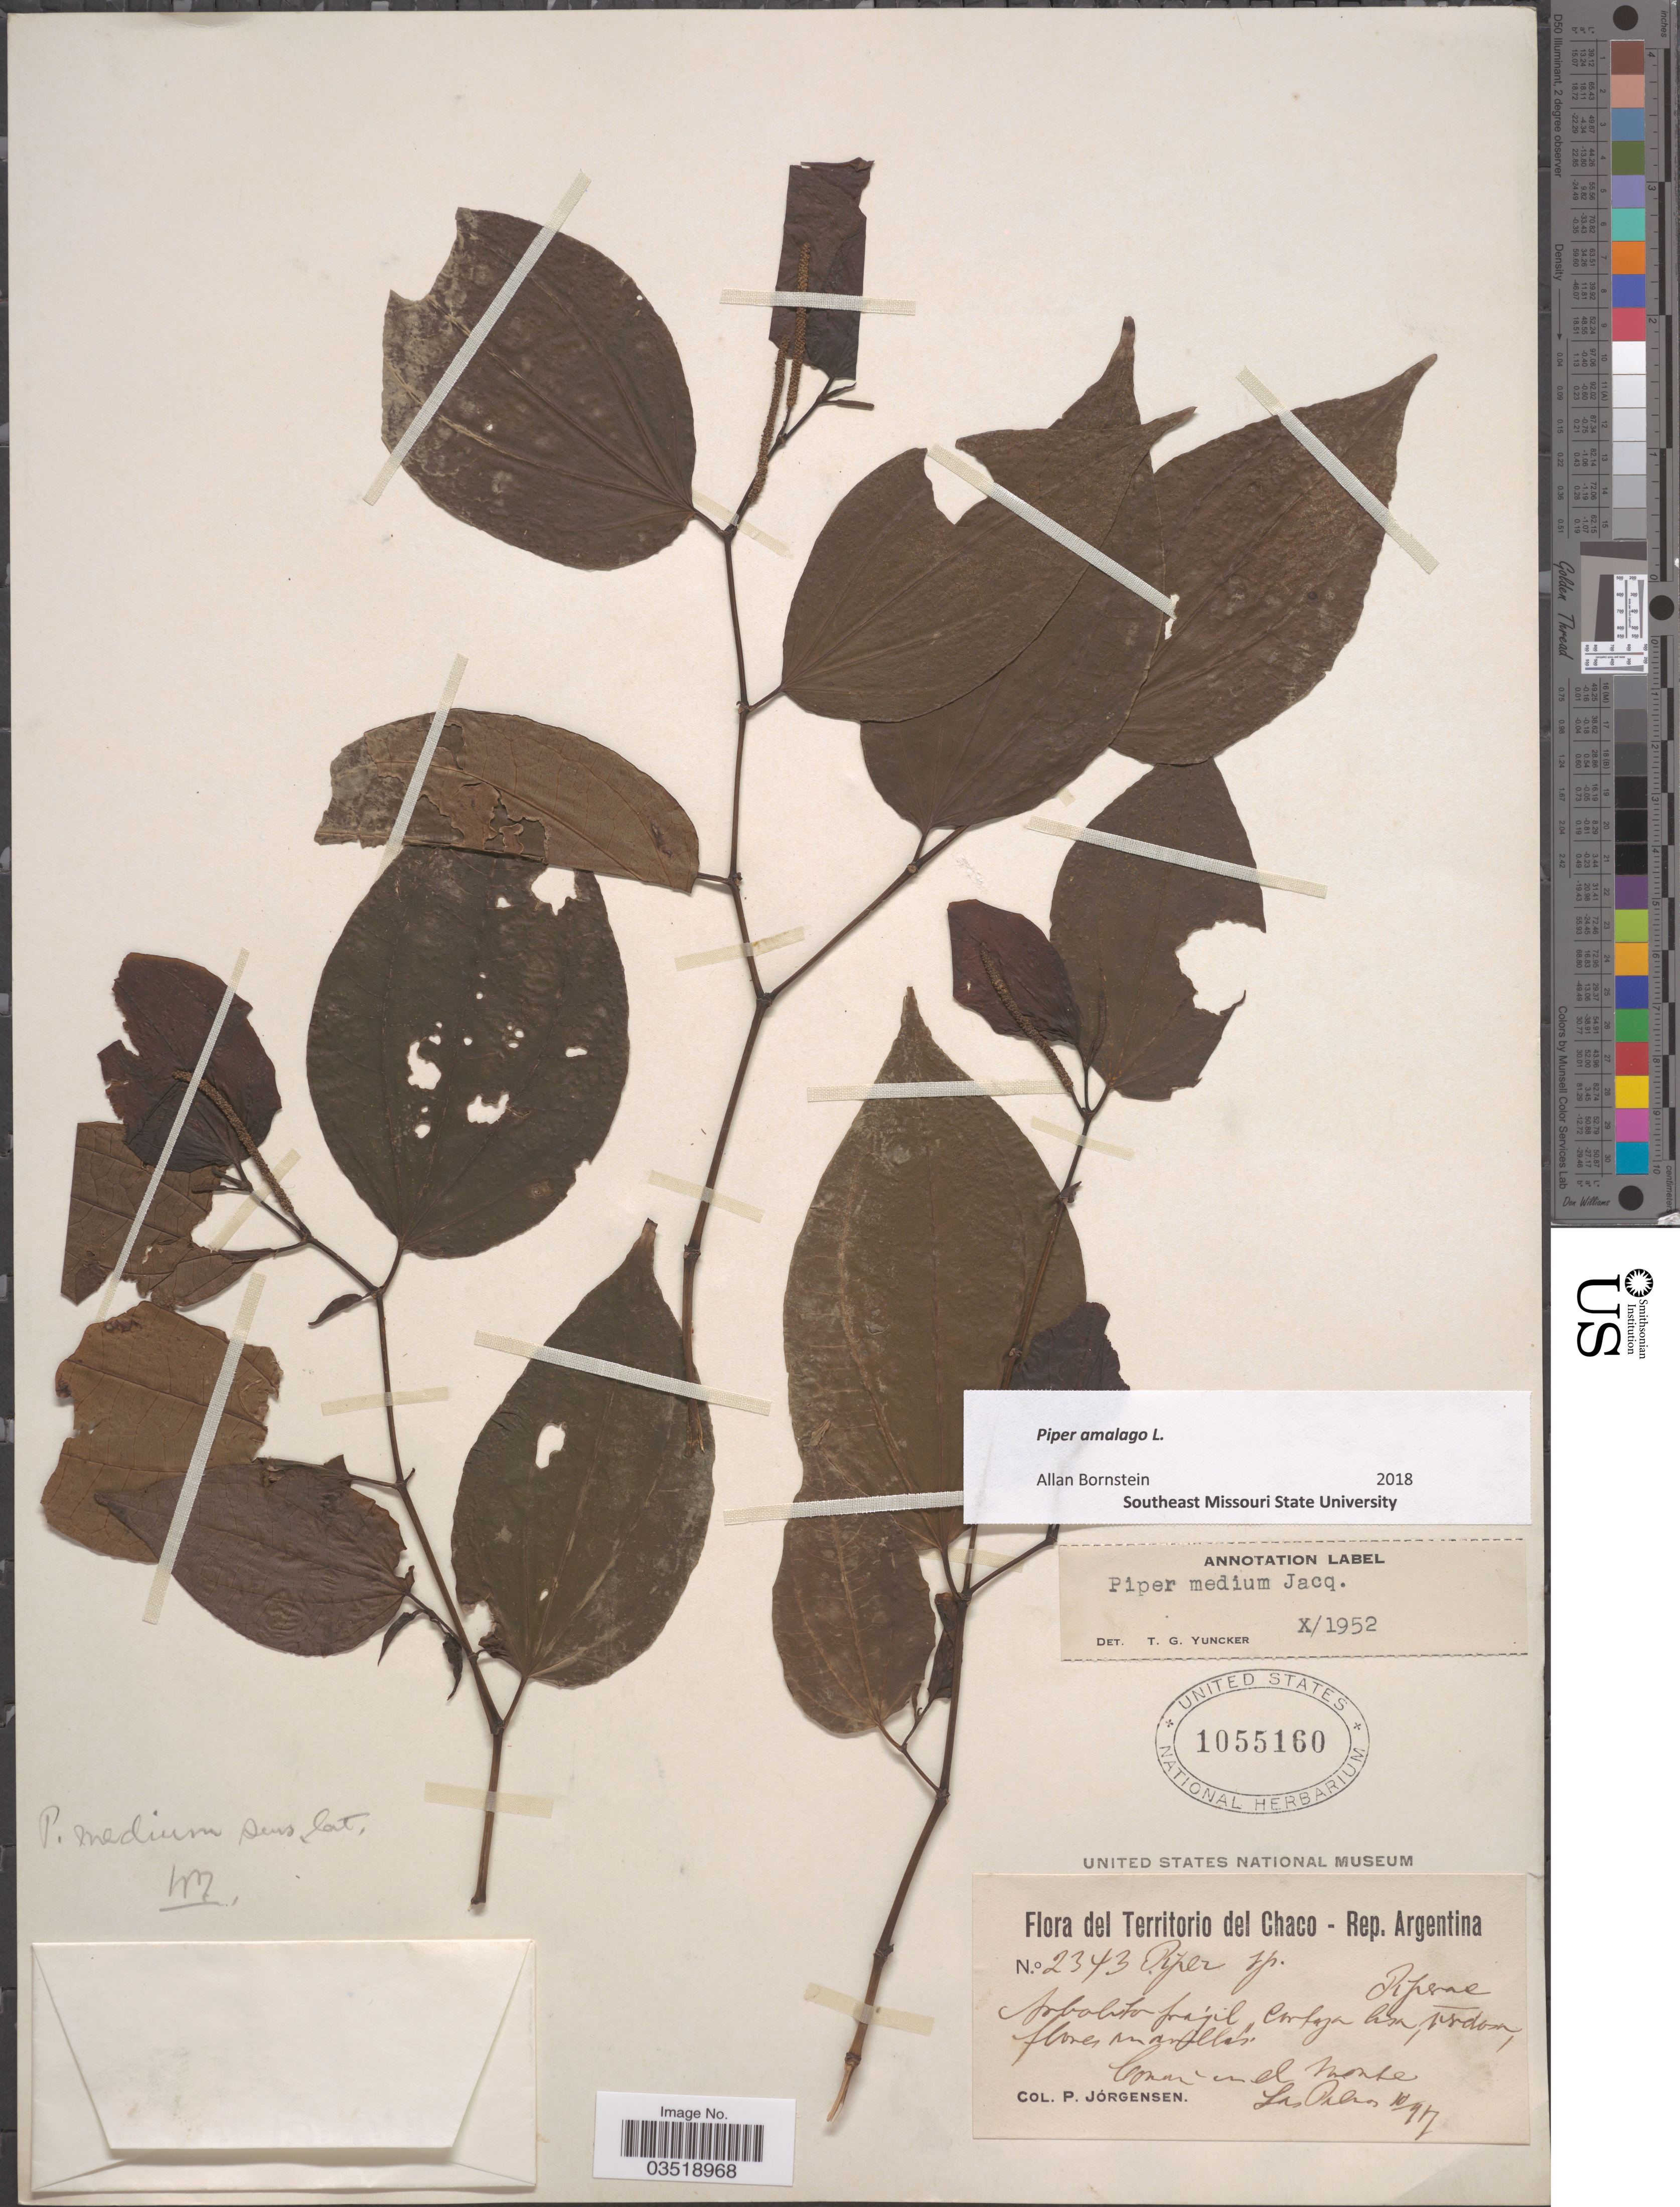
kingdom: Plantae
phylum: Tracheophyta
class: Magnoliopsida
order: Piperales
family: Piperaceae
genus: Piper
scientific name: Piper amalago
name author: L.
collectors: P. Jörgensen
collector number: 2343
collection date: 1917-10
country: Argentina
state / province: Chaco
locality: Coman en el Monte Las Palmas.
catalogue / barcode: US 1055160